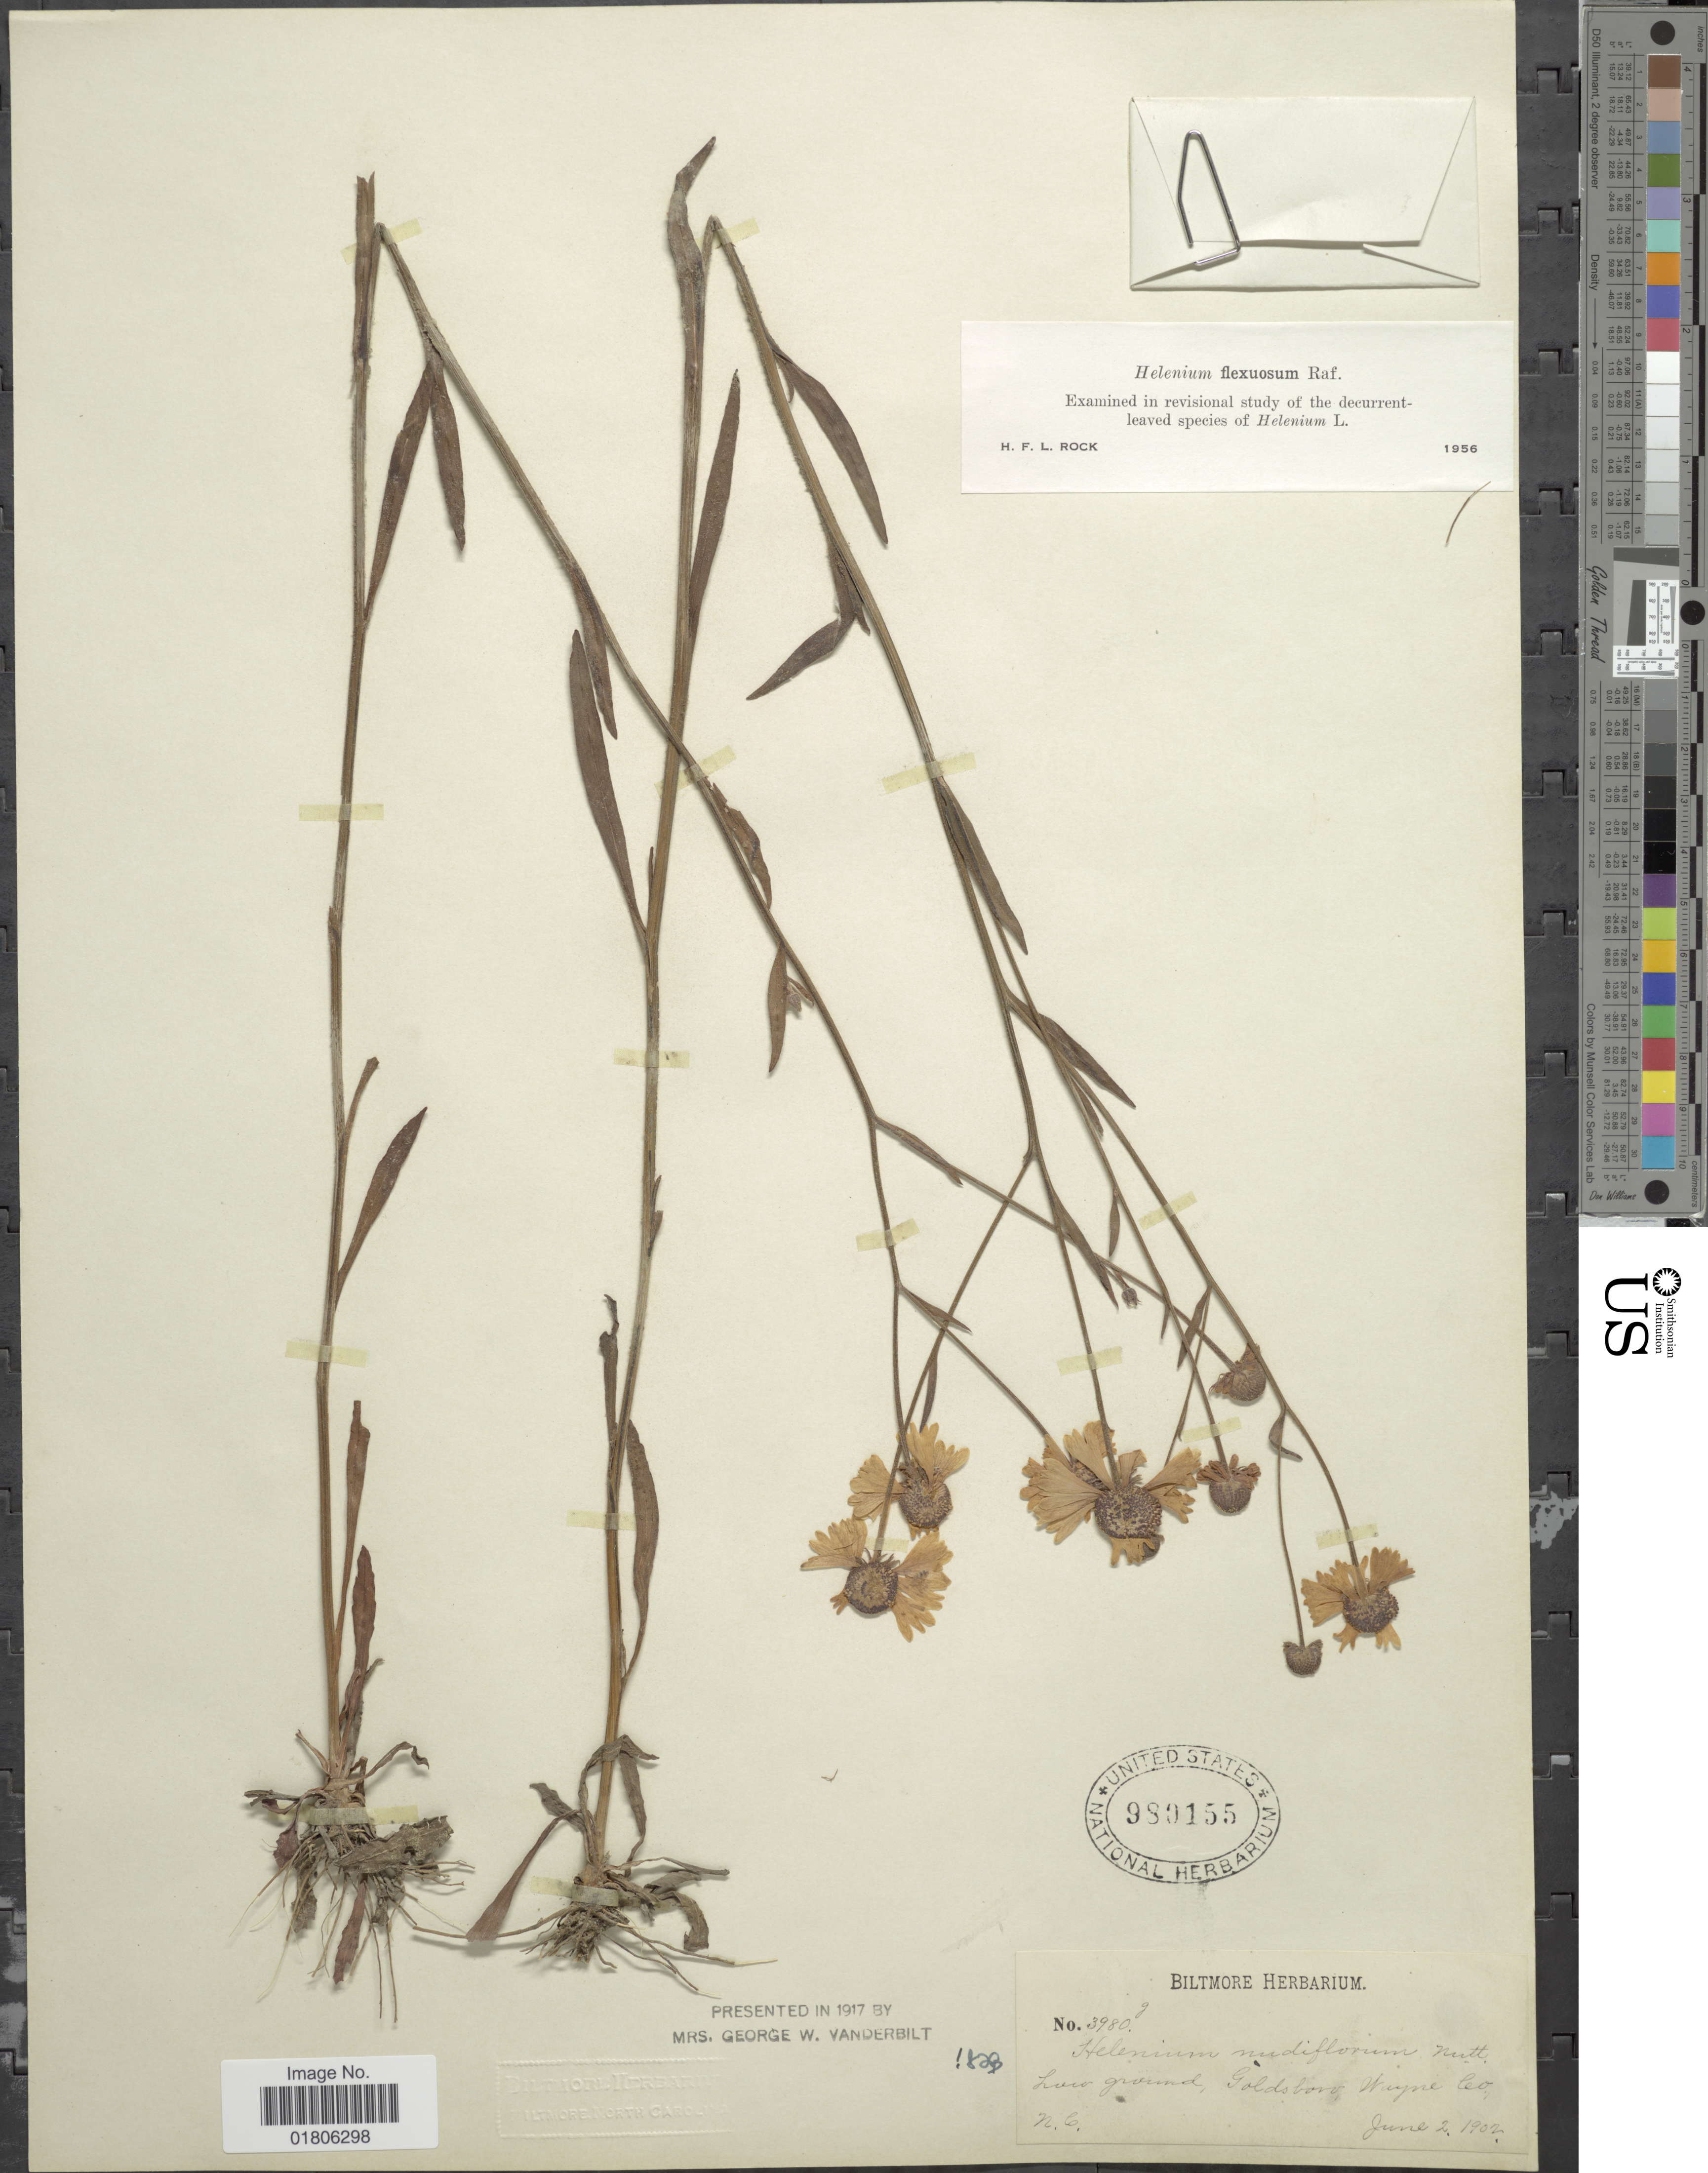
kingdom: Plantae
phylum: Tracheophyta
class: Magnoliopsida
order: Asterales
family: Asteraceae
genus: Helenium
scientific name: Helenium flexuosum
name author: Raf.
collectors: ex herb. Biltmore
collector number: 6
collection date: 1902-06-02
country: United States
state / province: North Carolina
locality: Goldsboro, Wayne Co.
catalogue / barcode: US 980155